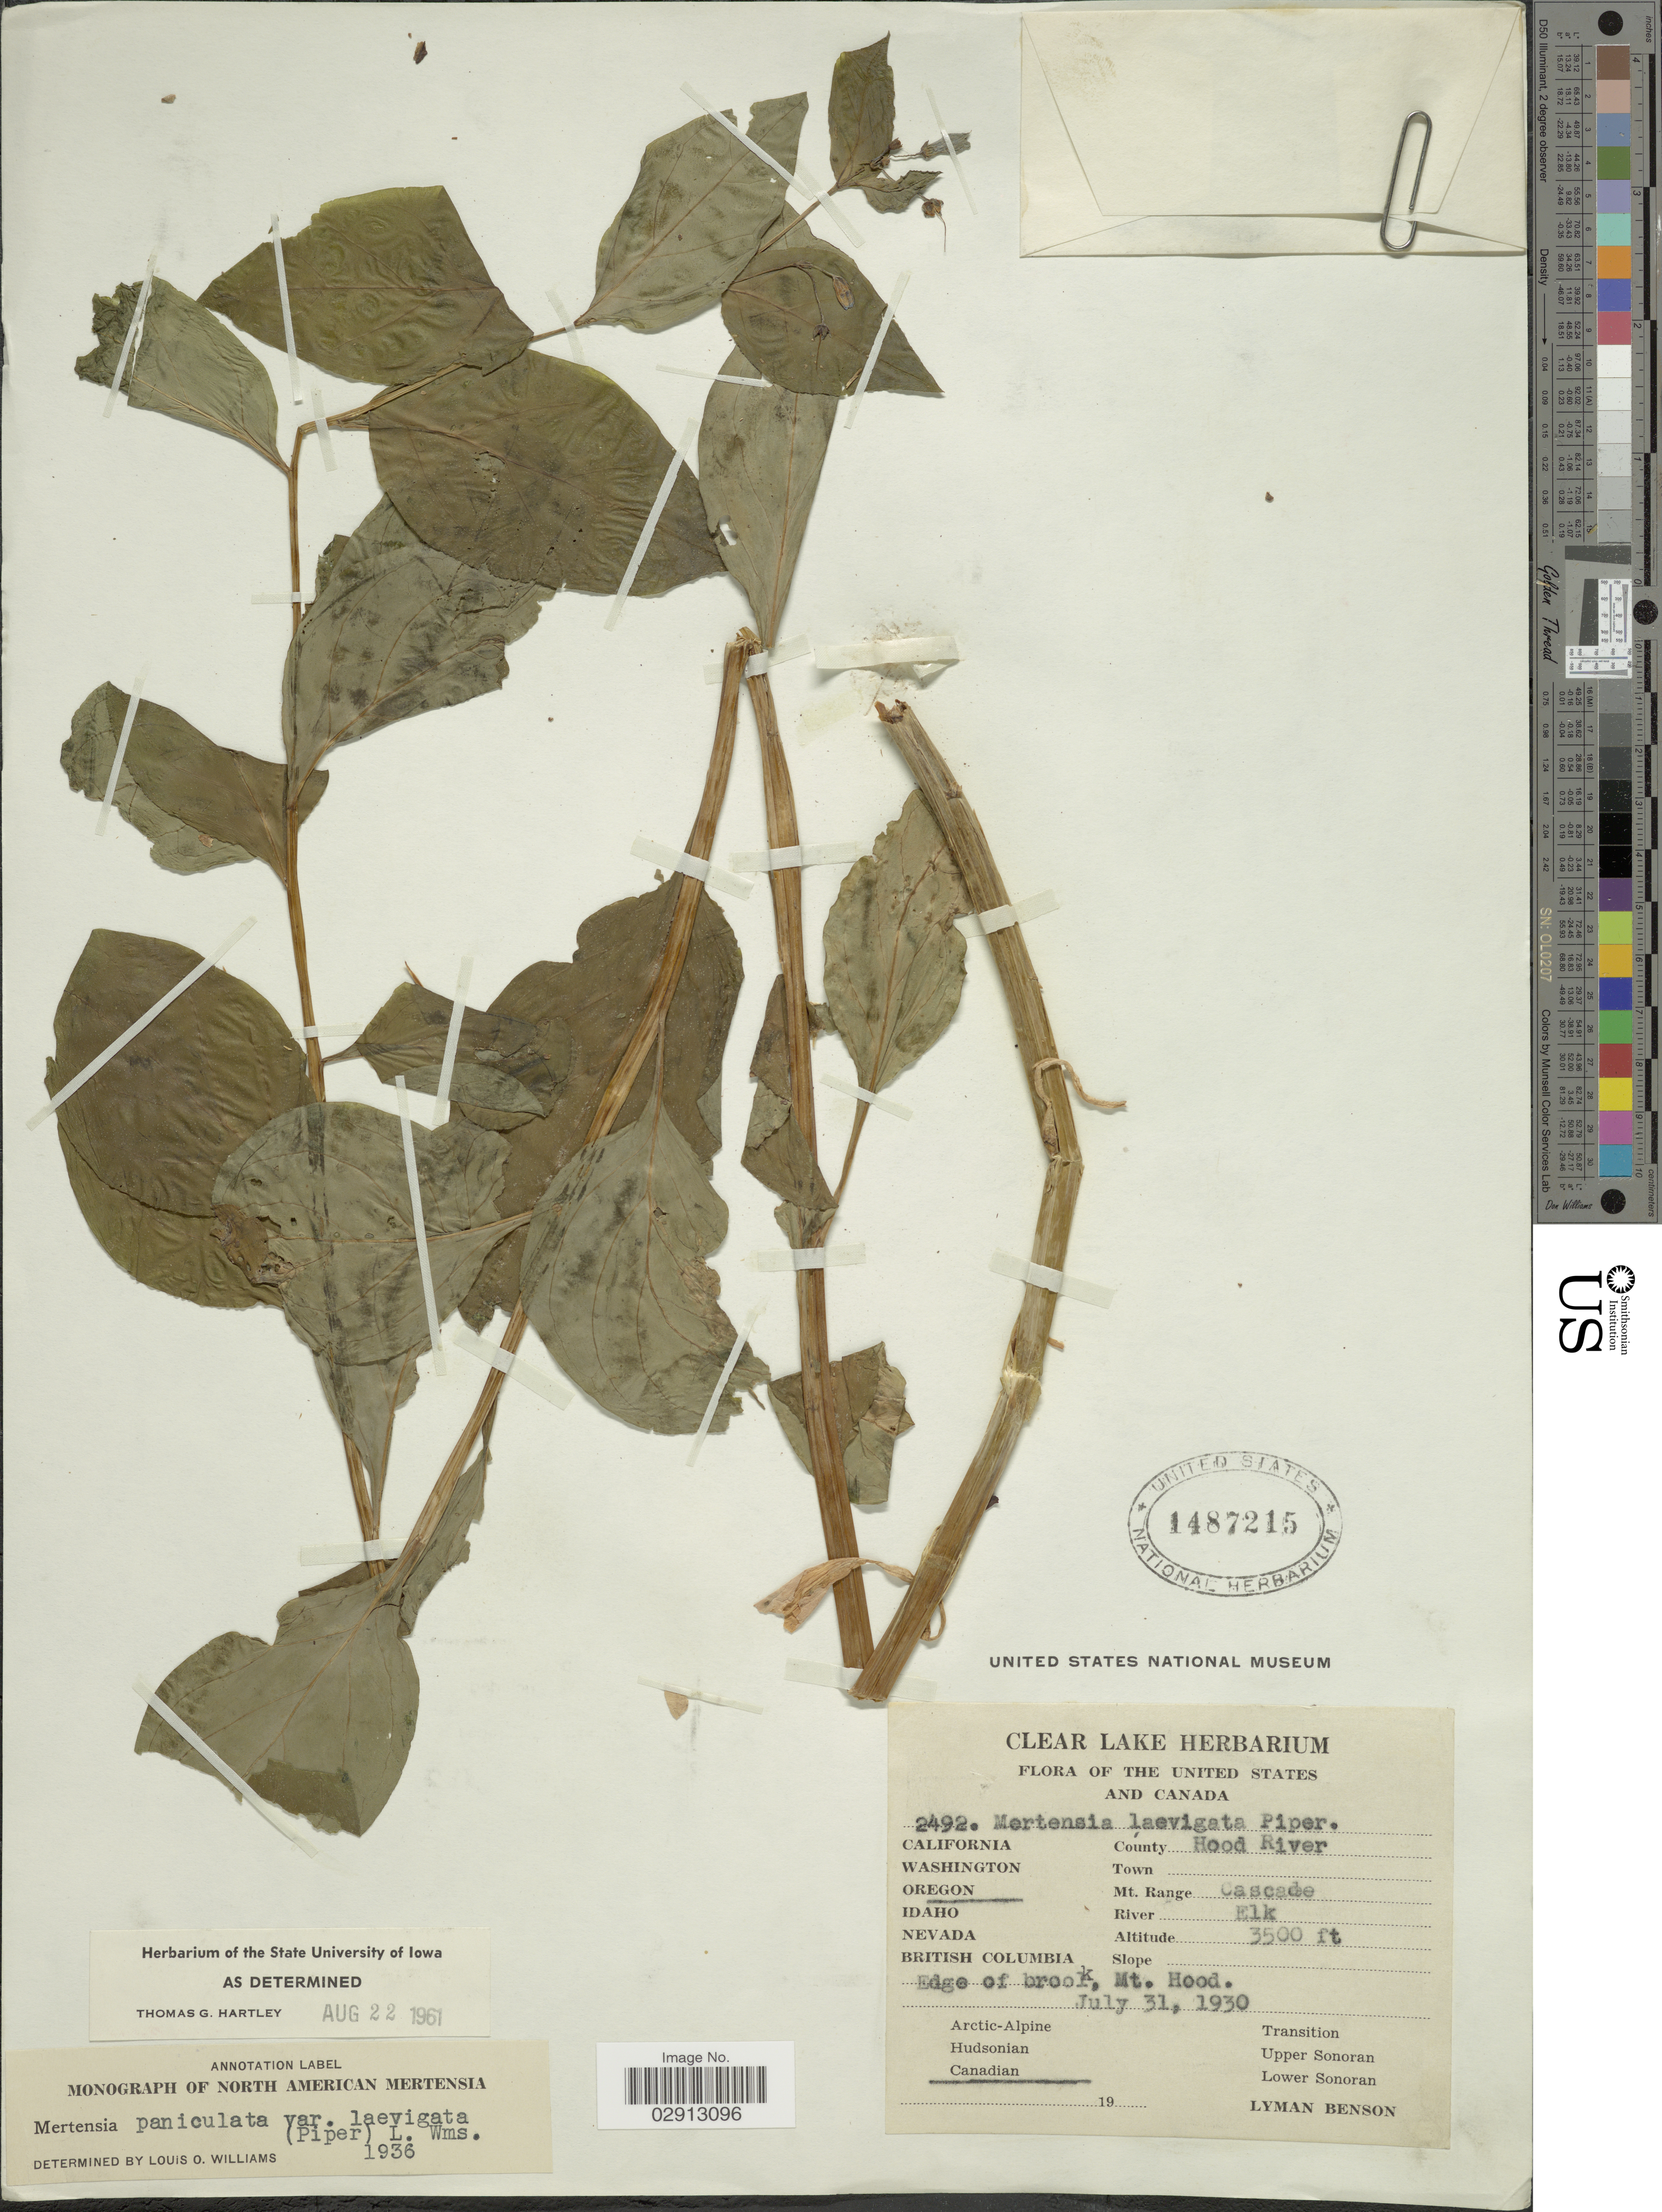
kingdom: Plantae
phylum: Tracheophyta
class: Magnoliopsida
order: Boraginales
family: Boraginaceae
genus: Mertensia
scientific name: Mertensia paniculata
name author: (Aiton) G. Don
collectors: L. D. Benson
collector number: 2492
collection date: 1930-07-31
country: United States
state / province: Oregon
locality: The United States. County Hood River. Mt. Range Cascade. River Elk. Edge of brook, Mt. Hood.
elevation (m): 1067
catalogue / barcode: US 1487215